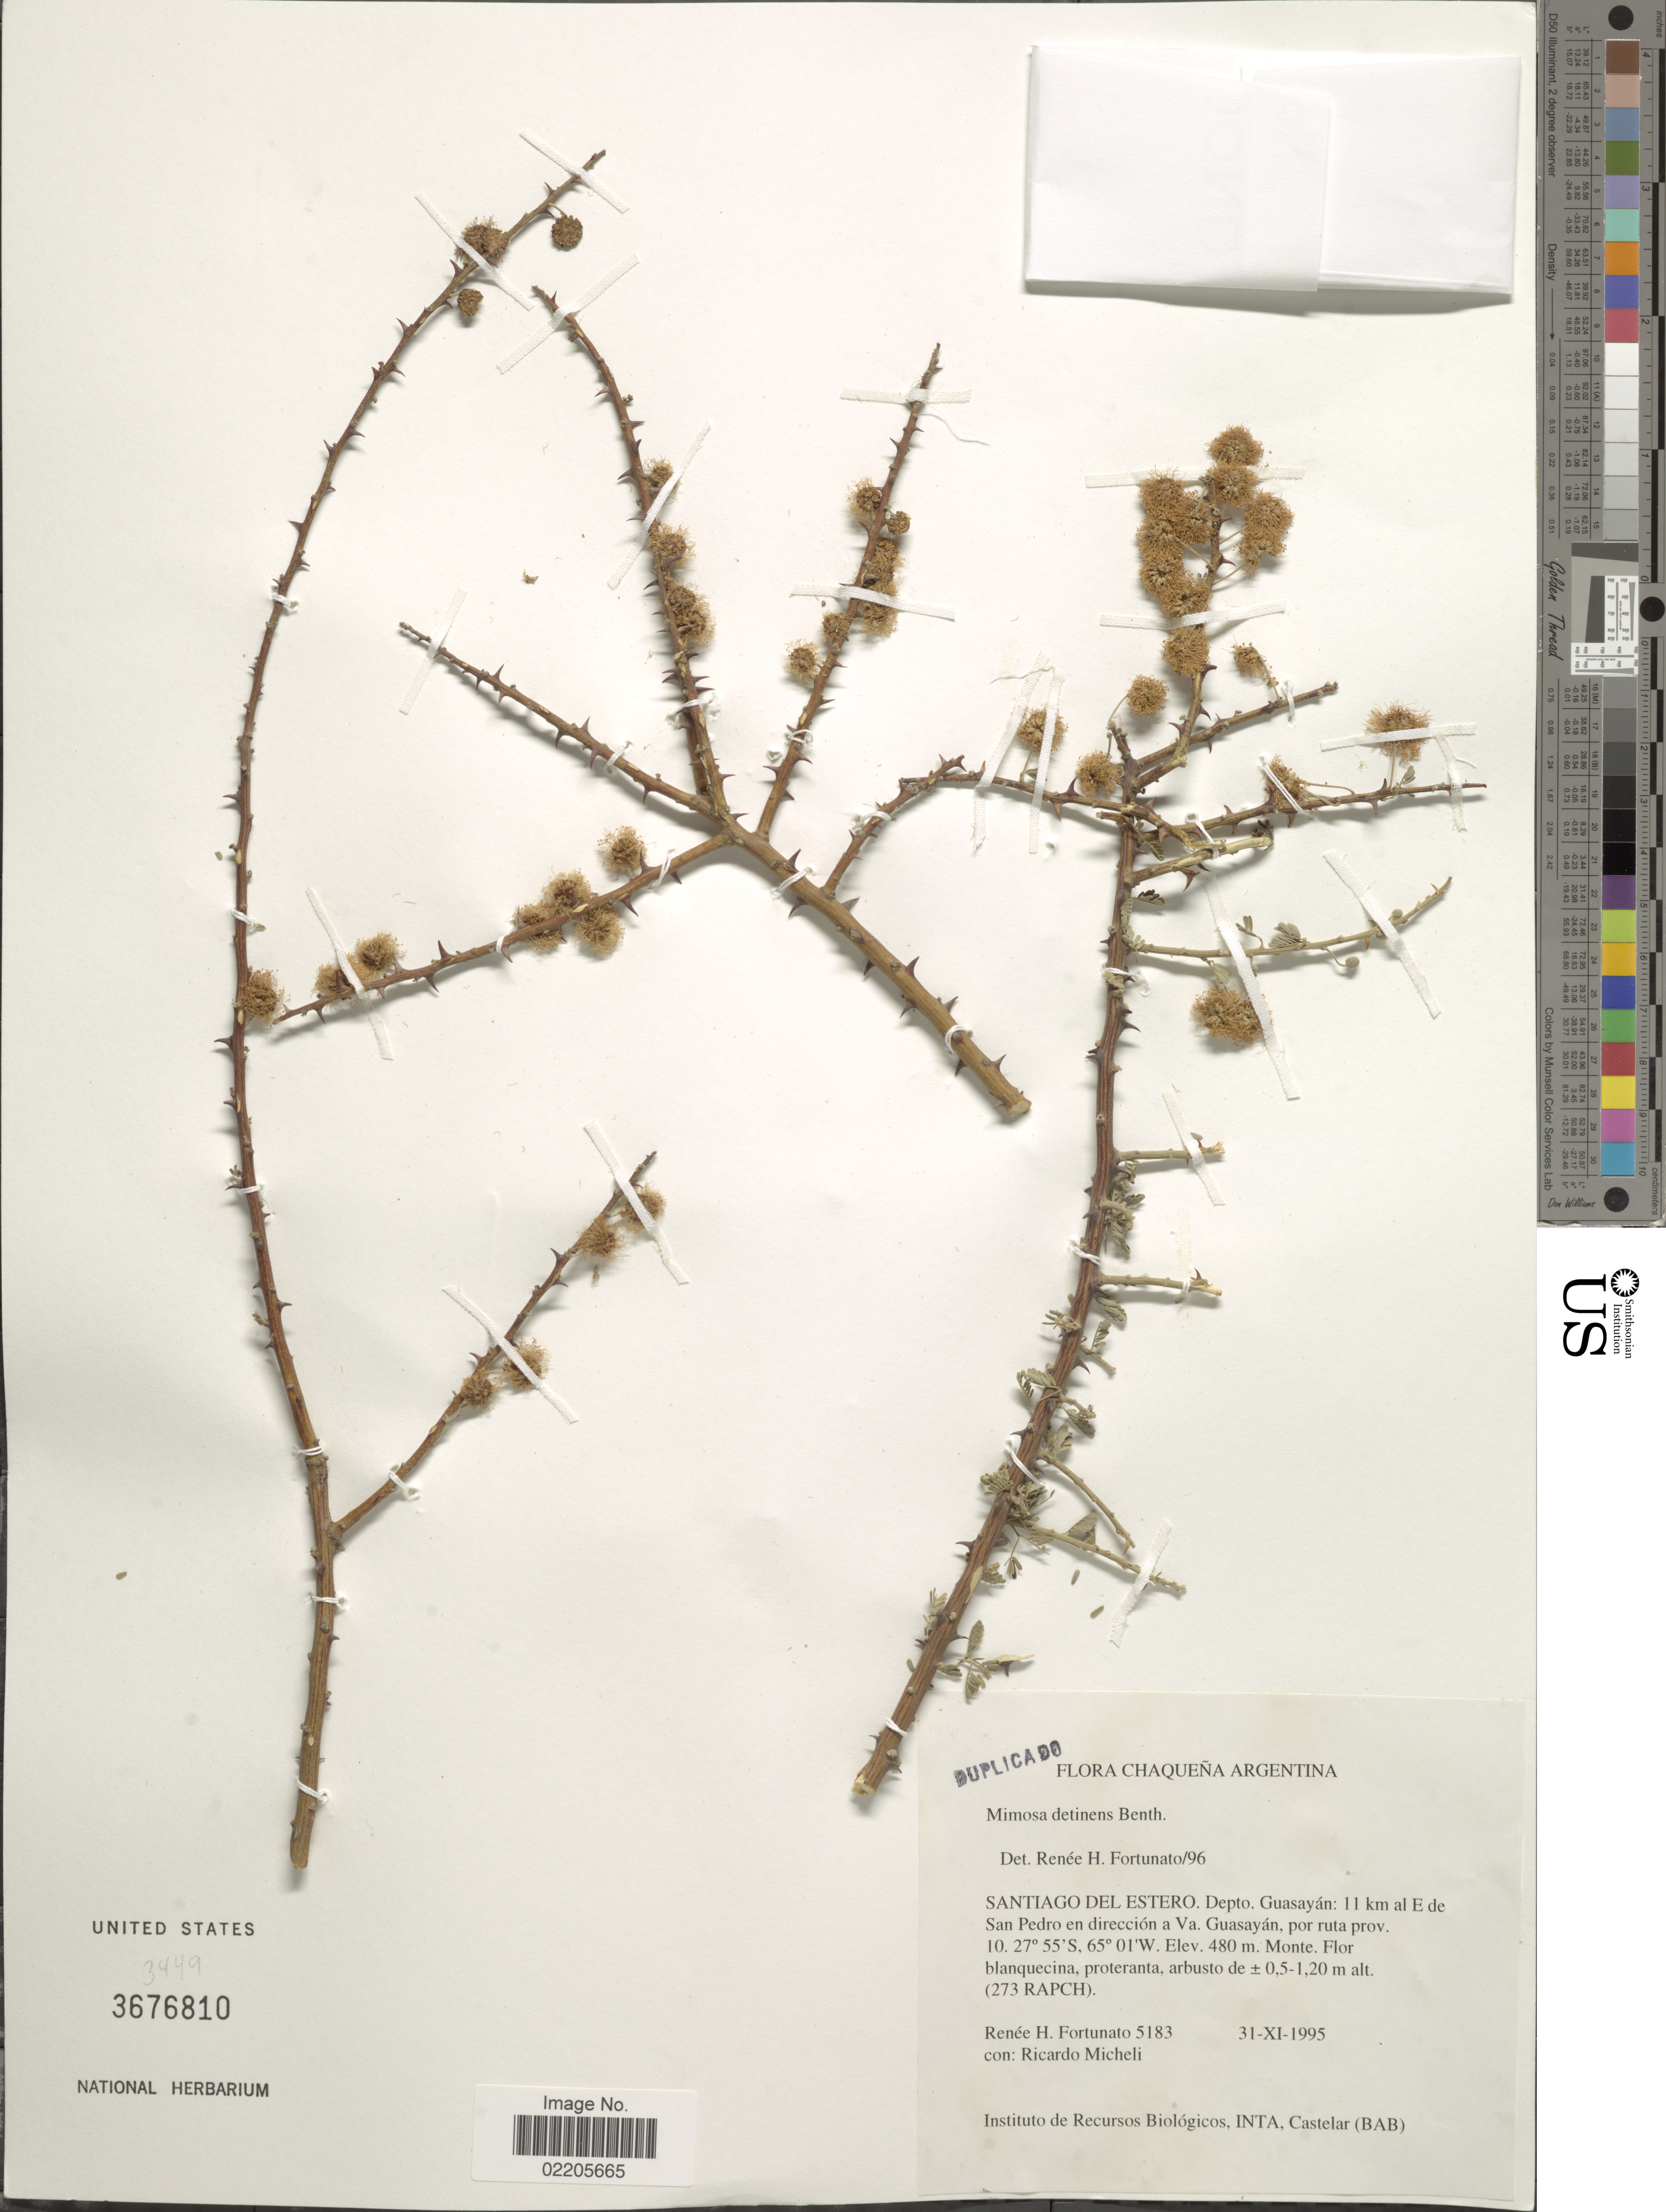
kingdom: Plantae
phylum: Tracheophyta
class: Magnoliopsida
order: Fabales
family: Fabaceae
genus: Mimosa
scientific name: Mimosa detinens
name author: Benth.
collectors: R. H. Fortunato & R. Micheli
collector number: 5183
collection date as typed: Transcribed d/m/y: 31/11/1995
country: Argentina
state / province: Santiago del Estero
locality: Depto. Guasayan: 11 km al E de San Pedro en direccion a Va. Guasayan, por ruta prov.10. Monte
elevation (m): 480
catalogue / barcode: US 3676810